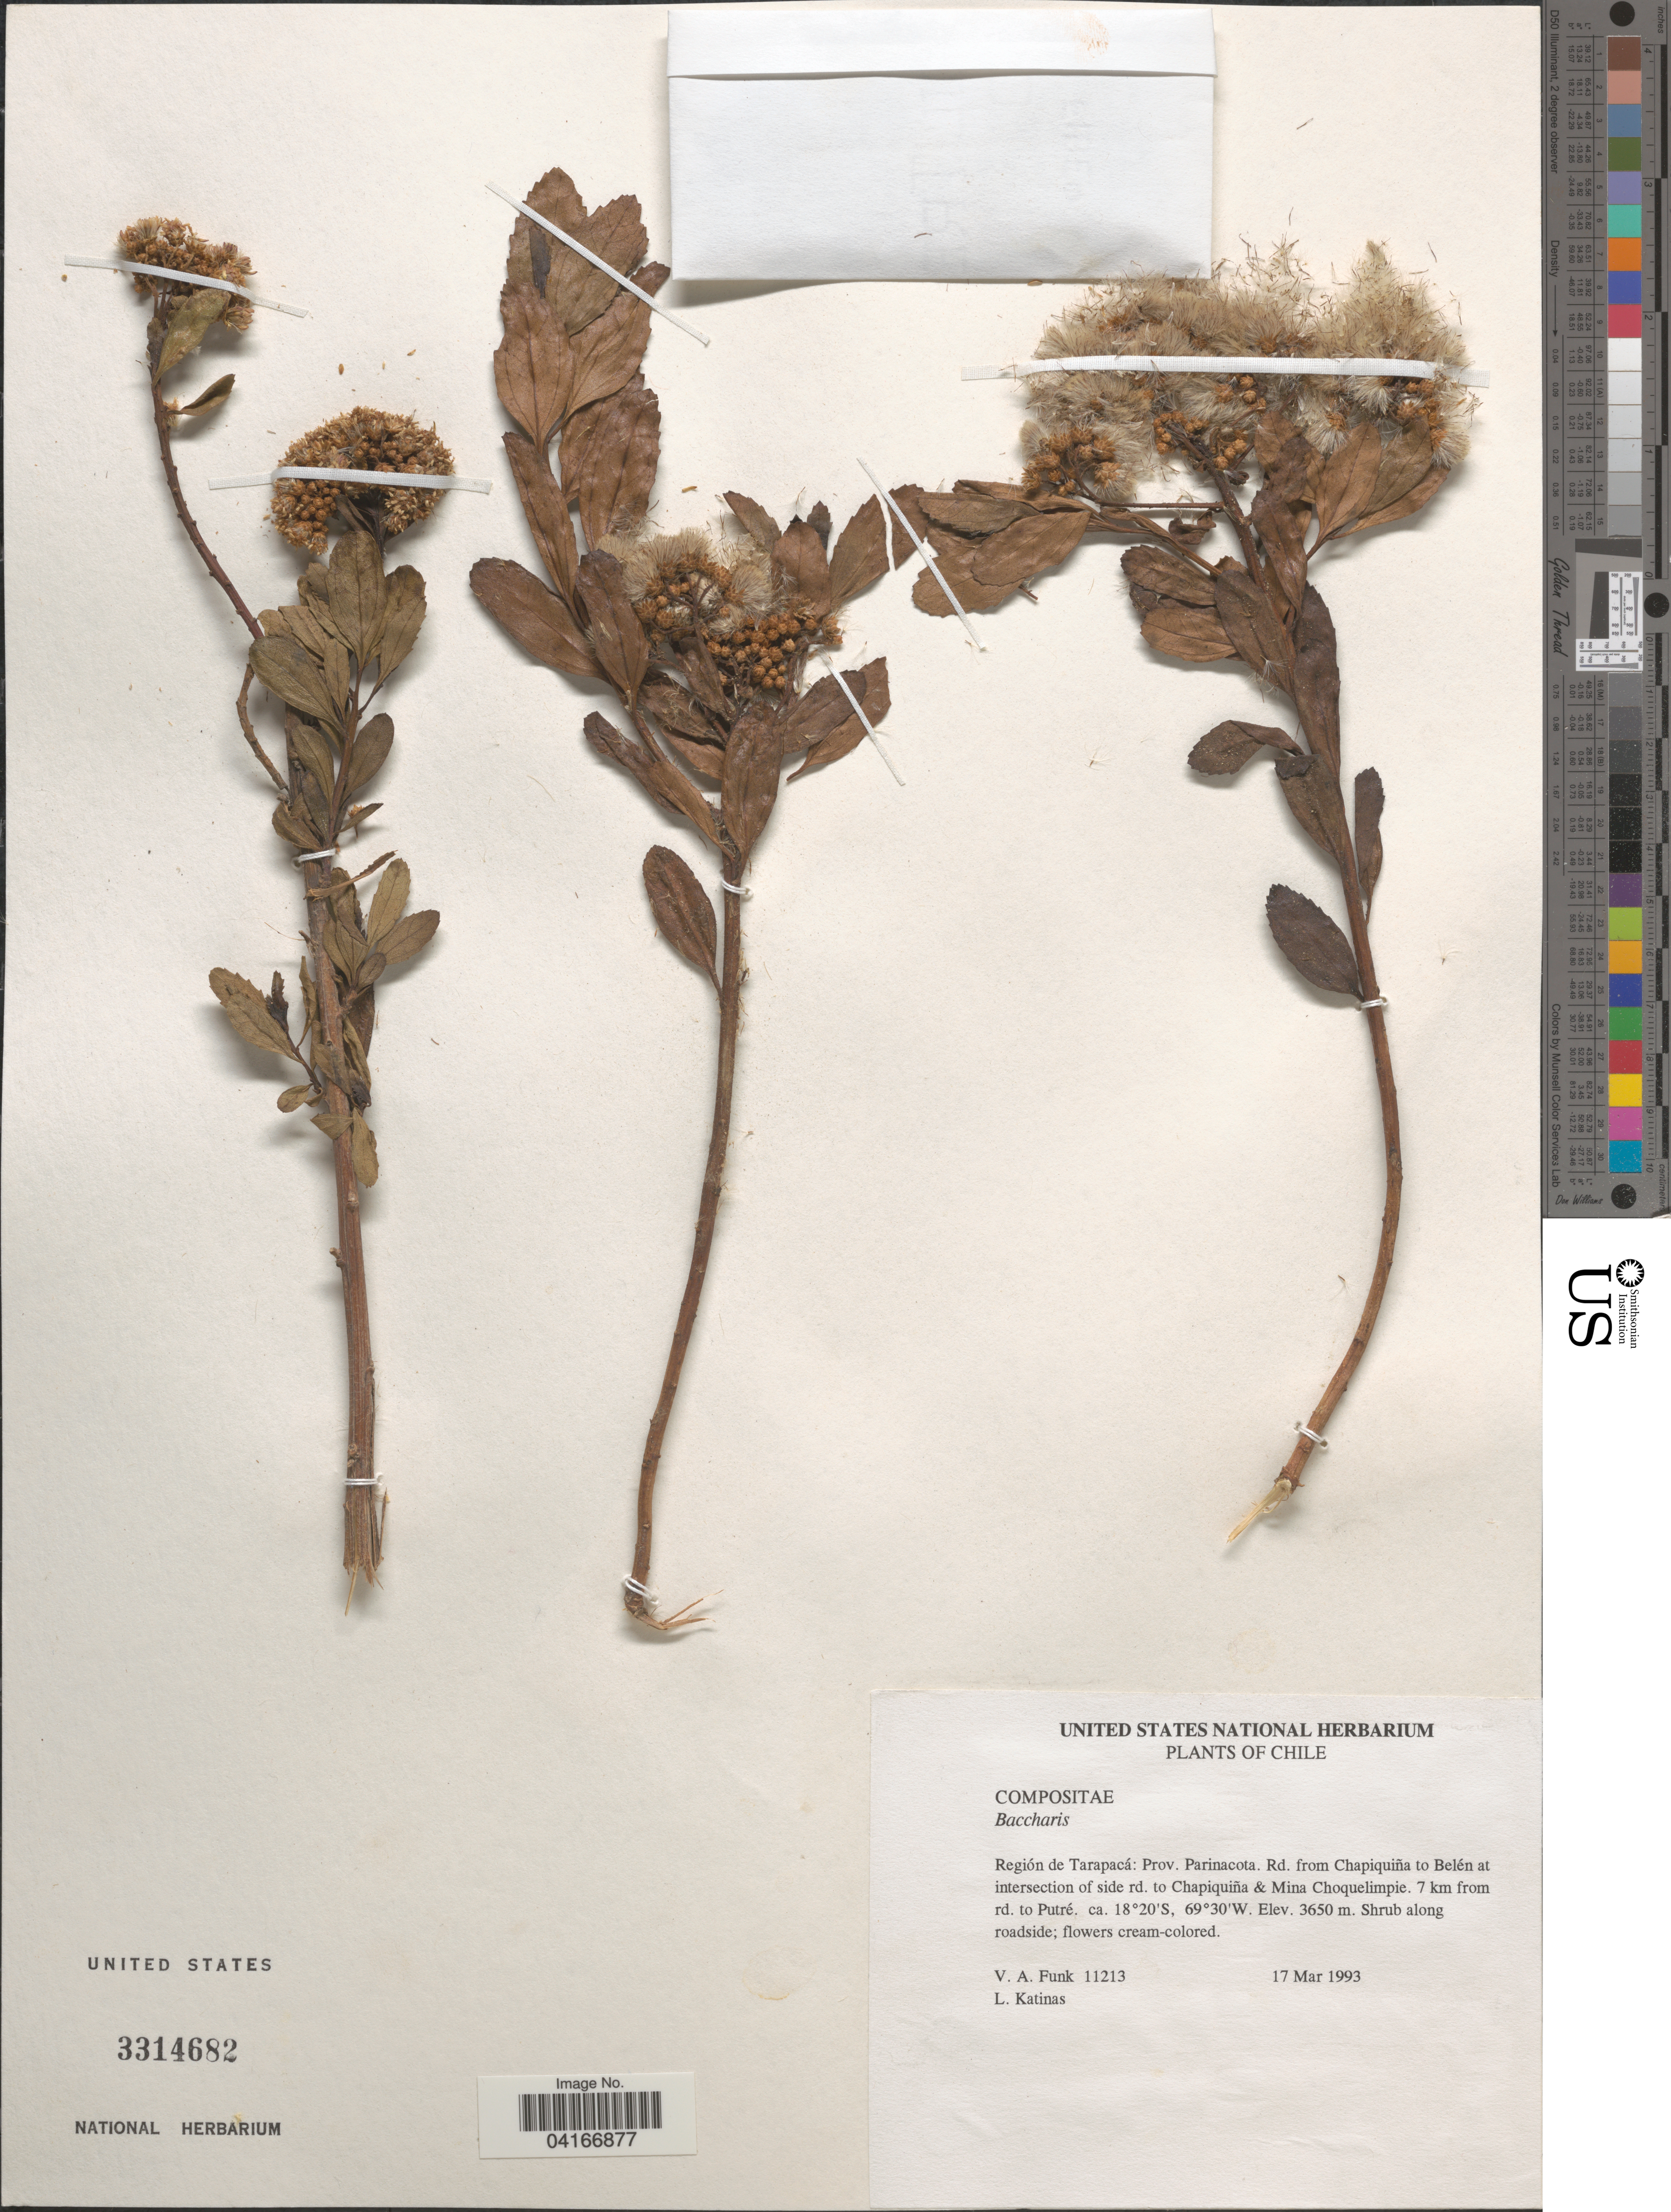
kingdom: Plantae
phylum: Tracheophyta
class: Magnoliopsida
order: Asterales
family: Asteraceae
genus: Baccharis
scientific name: Baccharis sp.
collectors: V. Funk & L. Katinas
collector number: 11213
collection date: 1993-03-17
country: Chile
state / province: Tarapacá (I)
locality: Región de Tarapacá: Prov. Parinacota. Rd. from Chapiquiña to Belén at intersection of side rd. to Chapiquiña & Mina Choquelimpie. 7 km from rd. to Putré.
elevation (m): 3650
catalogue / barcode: US 3314682